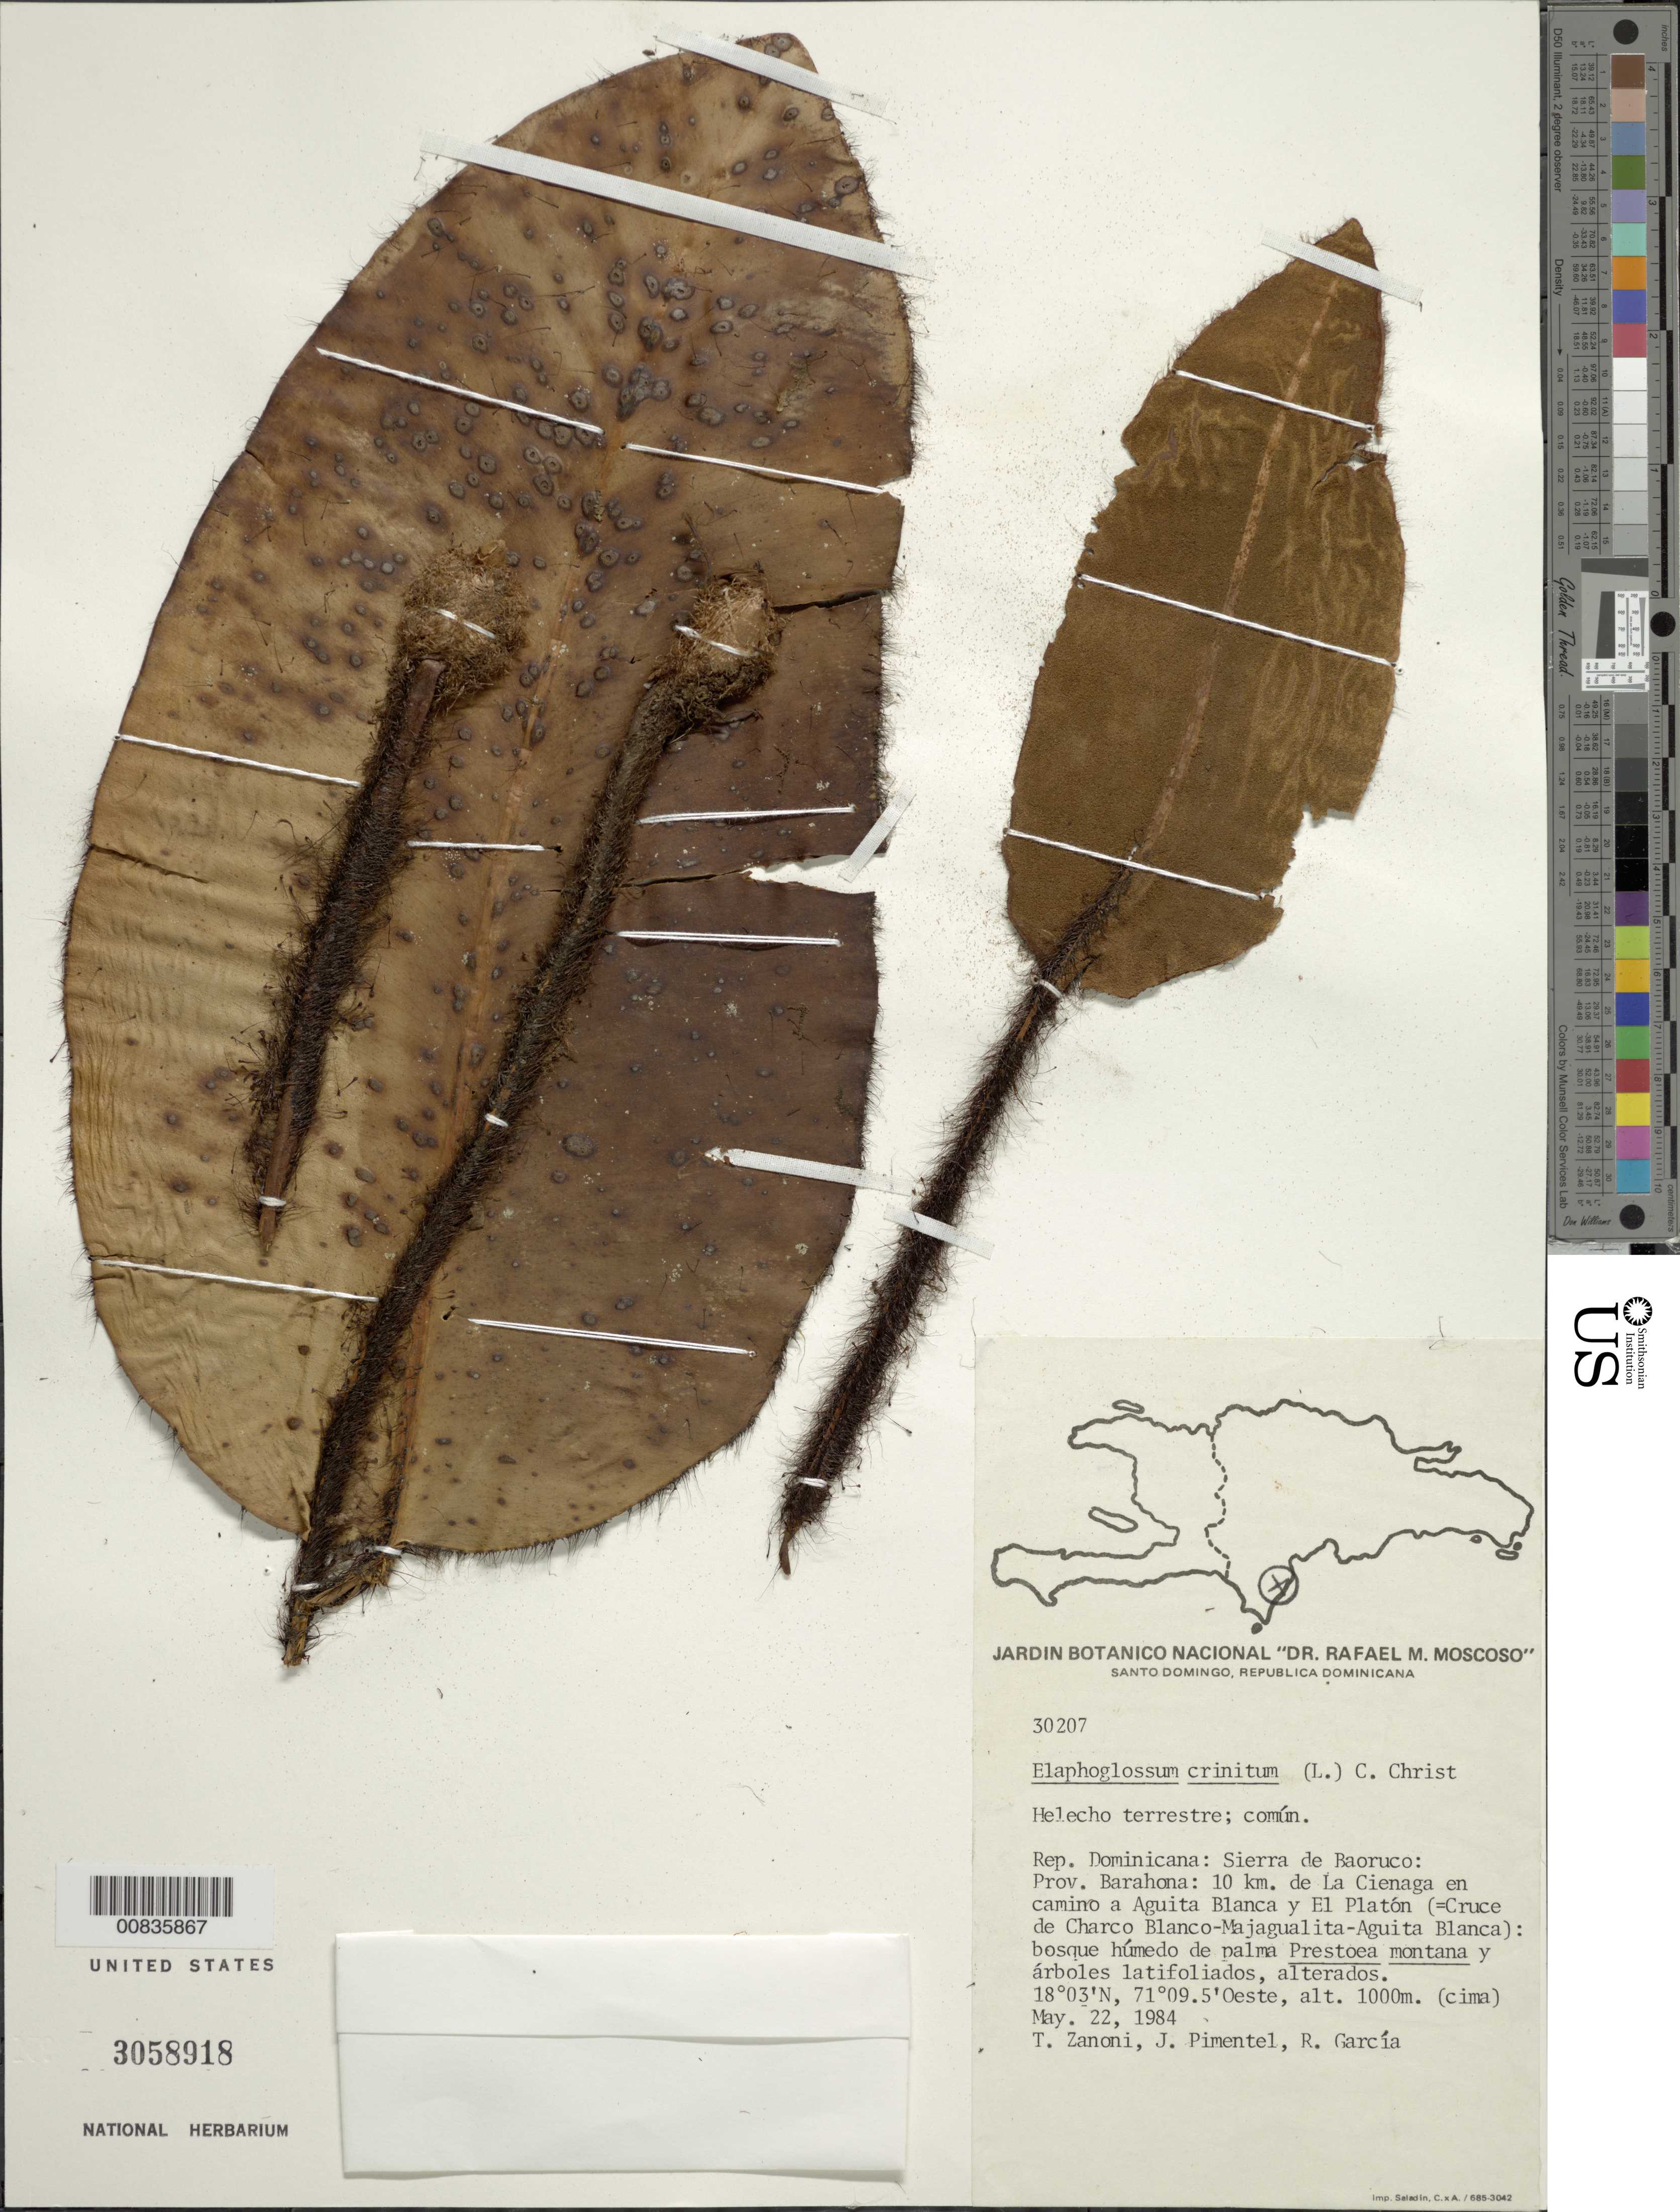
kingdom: Plantae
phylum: Tracheophyta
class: Polypodiopsida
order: Polypodiales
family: Dryopteridaceae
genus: Elaphoglossum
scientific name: Elaphoglossum crinitum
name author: (L.) Christ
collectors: T. A. Zanoni, J. Pimentel & R. G. García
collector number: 30207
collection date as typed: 22 May 1984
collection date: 1984-05-22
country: Dominican Republic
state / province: Barahona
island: Hispaniola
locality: Sierra de Baoruco, 10 km de La Cienaga en camino a Aguita Blanca y El Platón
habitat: Bosque húmedo de palma Prestoea montana y arboles latifoliados, alterados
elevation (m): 1000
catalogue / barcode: US 3058918